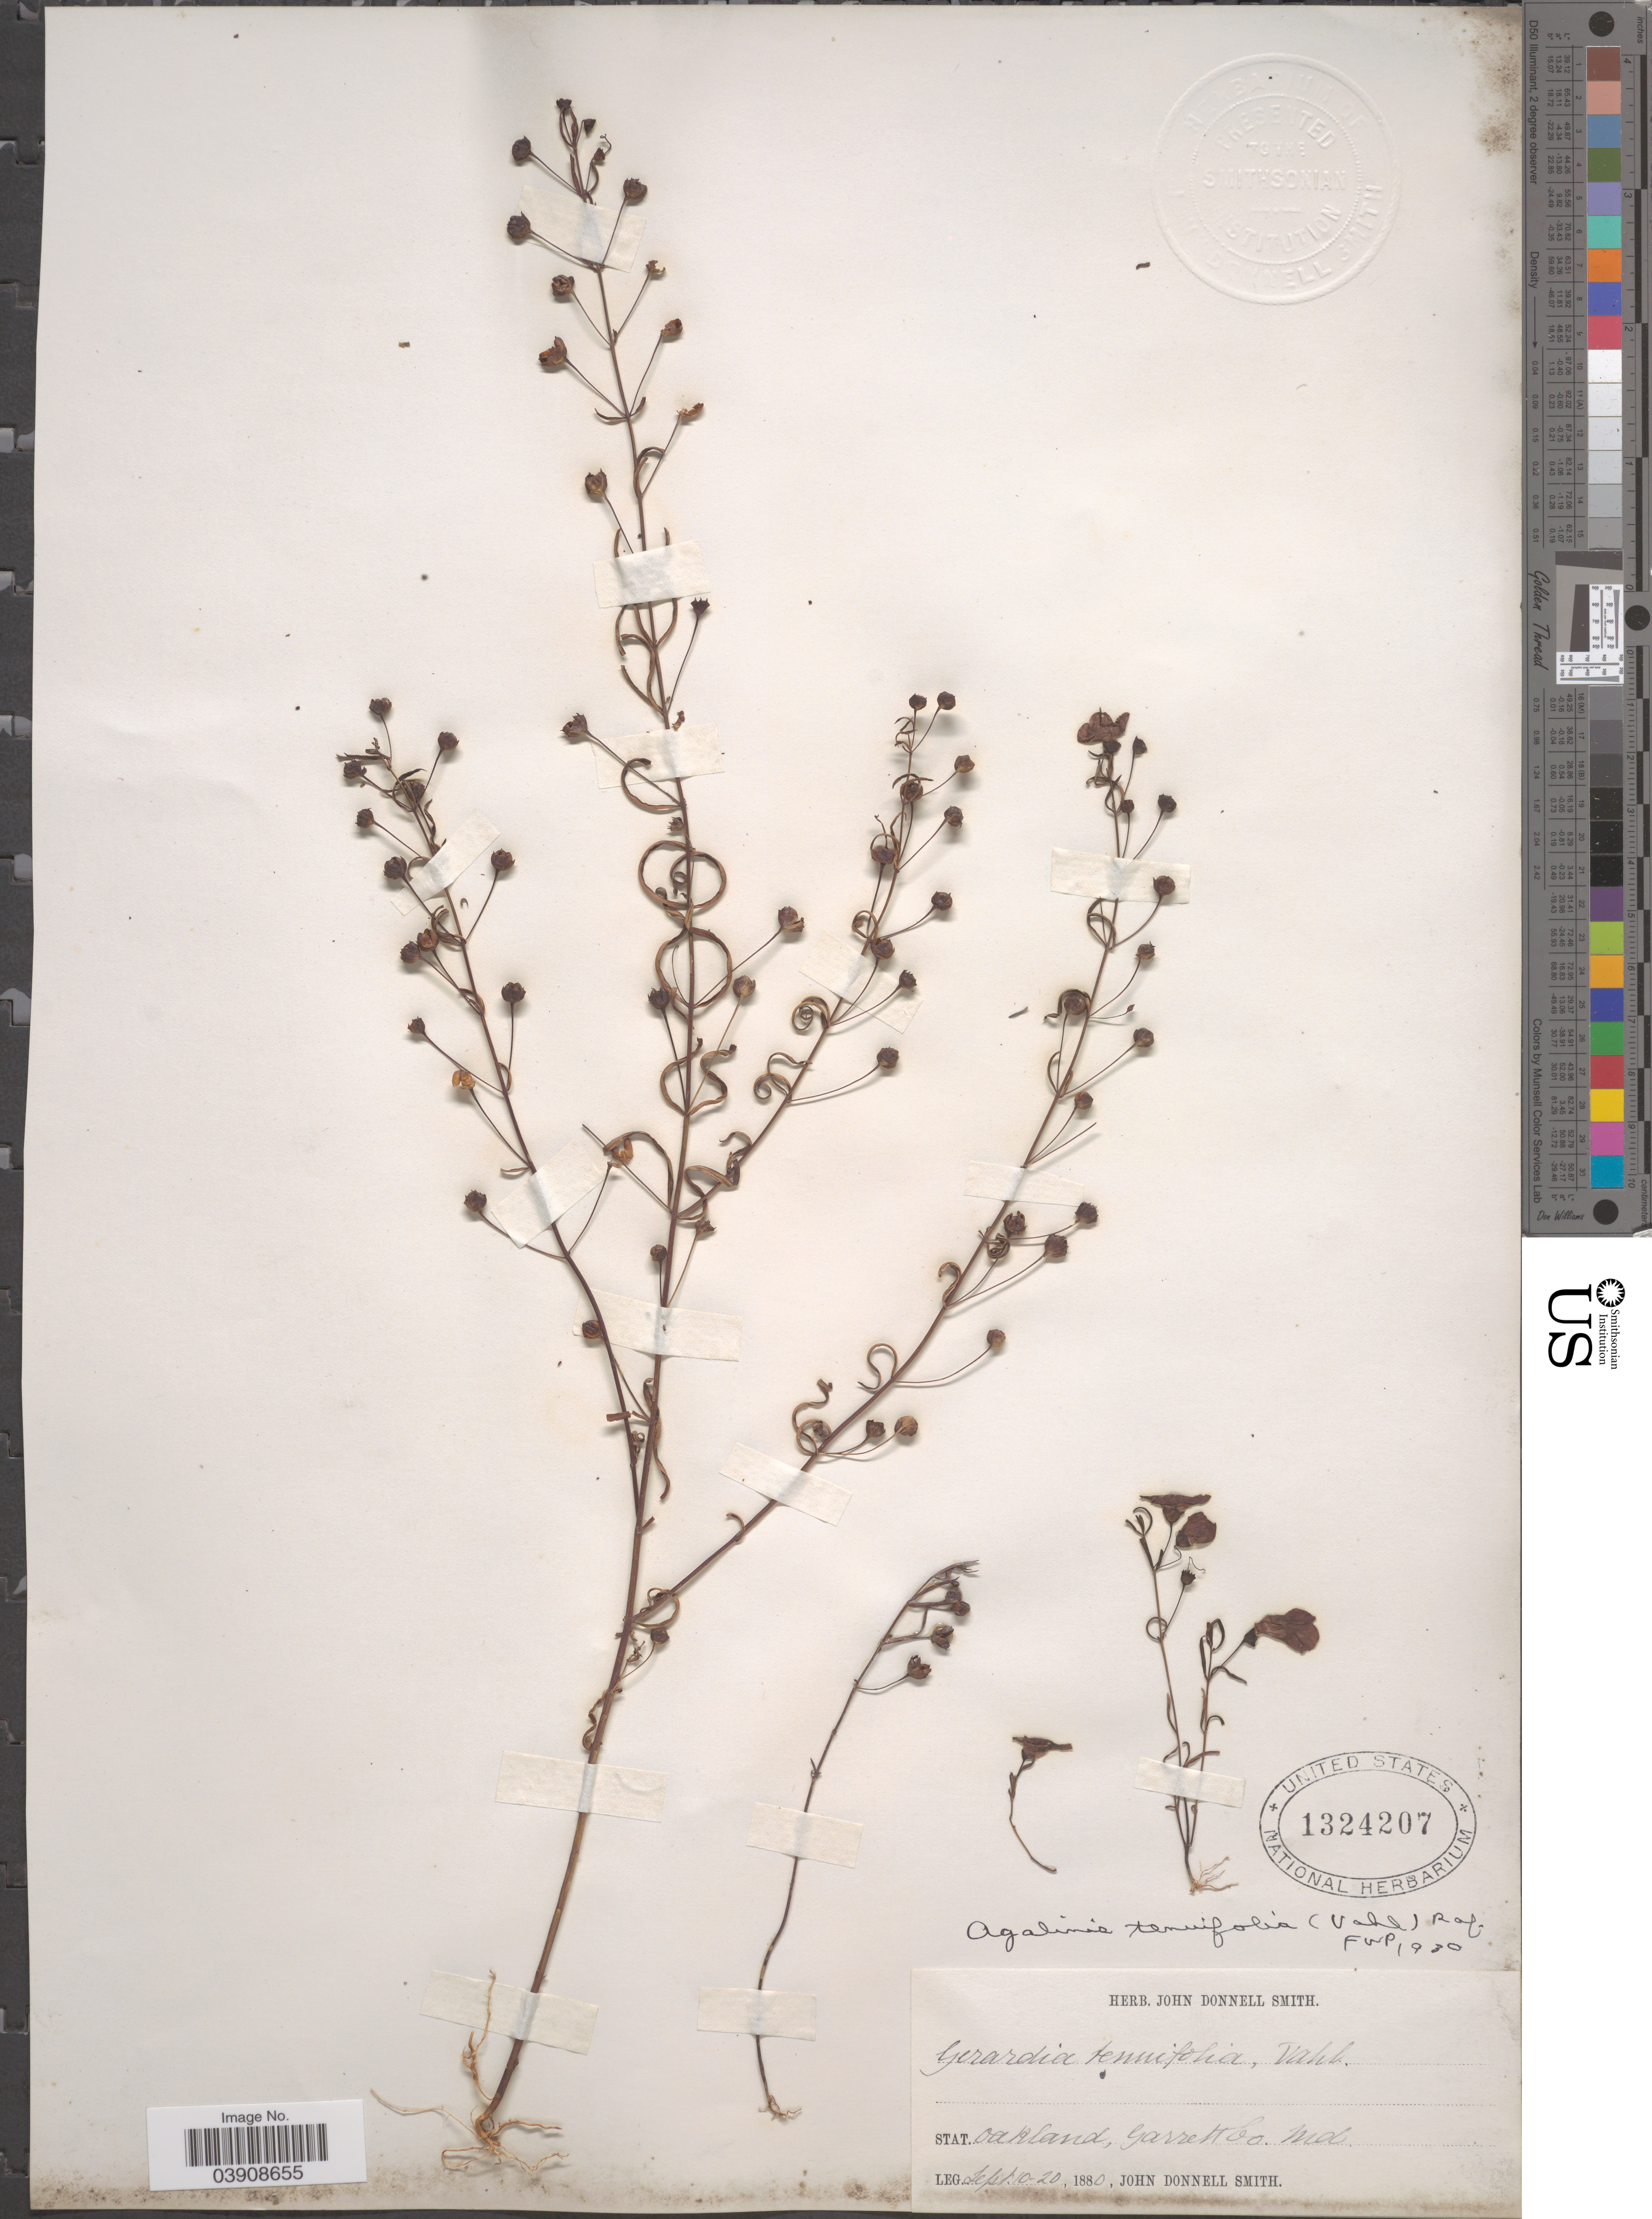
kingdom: Plantae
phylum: Tracheophyta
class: Magnoliopsida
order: Lamiales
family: Orobanchaceae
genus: Agalinis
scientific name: Agalinis tenuifolia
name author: (Vahl) Raf.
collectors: J. Donnell Smith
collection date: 1880-09-10/1880-09-20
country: United States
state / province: Maryland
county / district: Garrett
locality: Stat. Oakland, Garrett Co.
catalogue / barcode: US 1324207